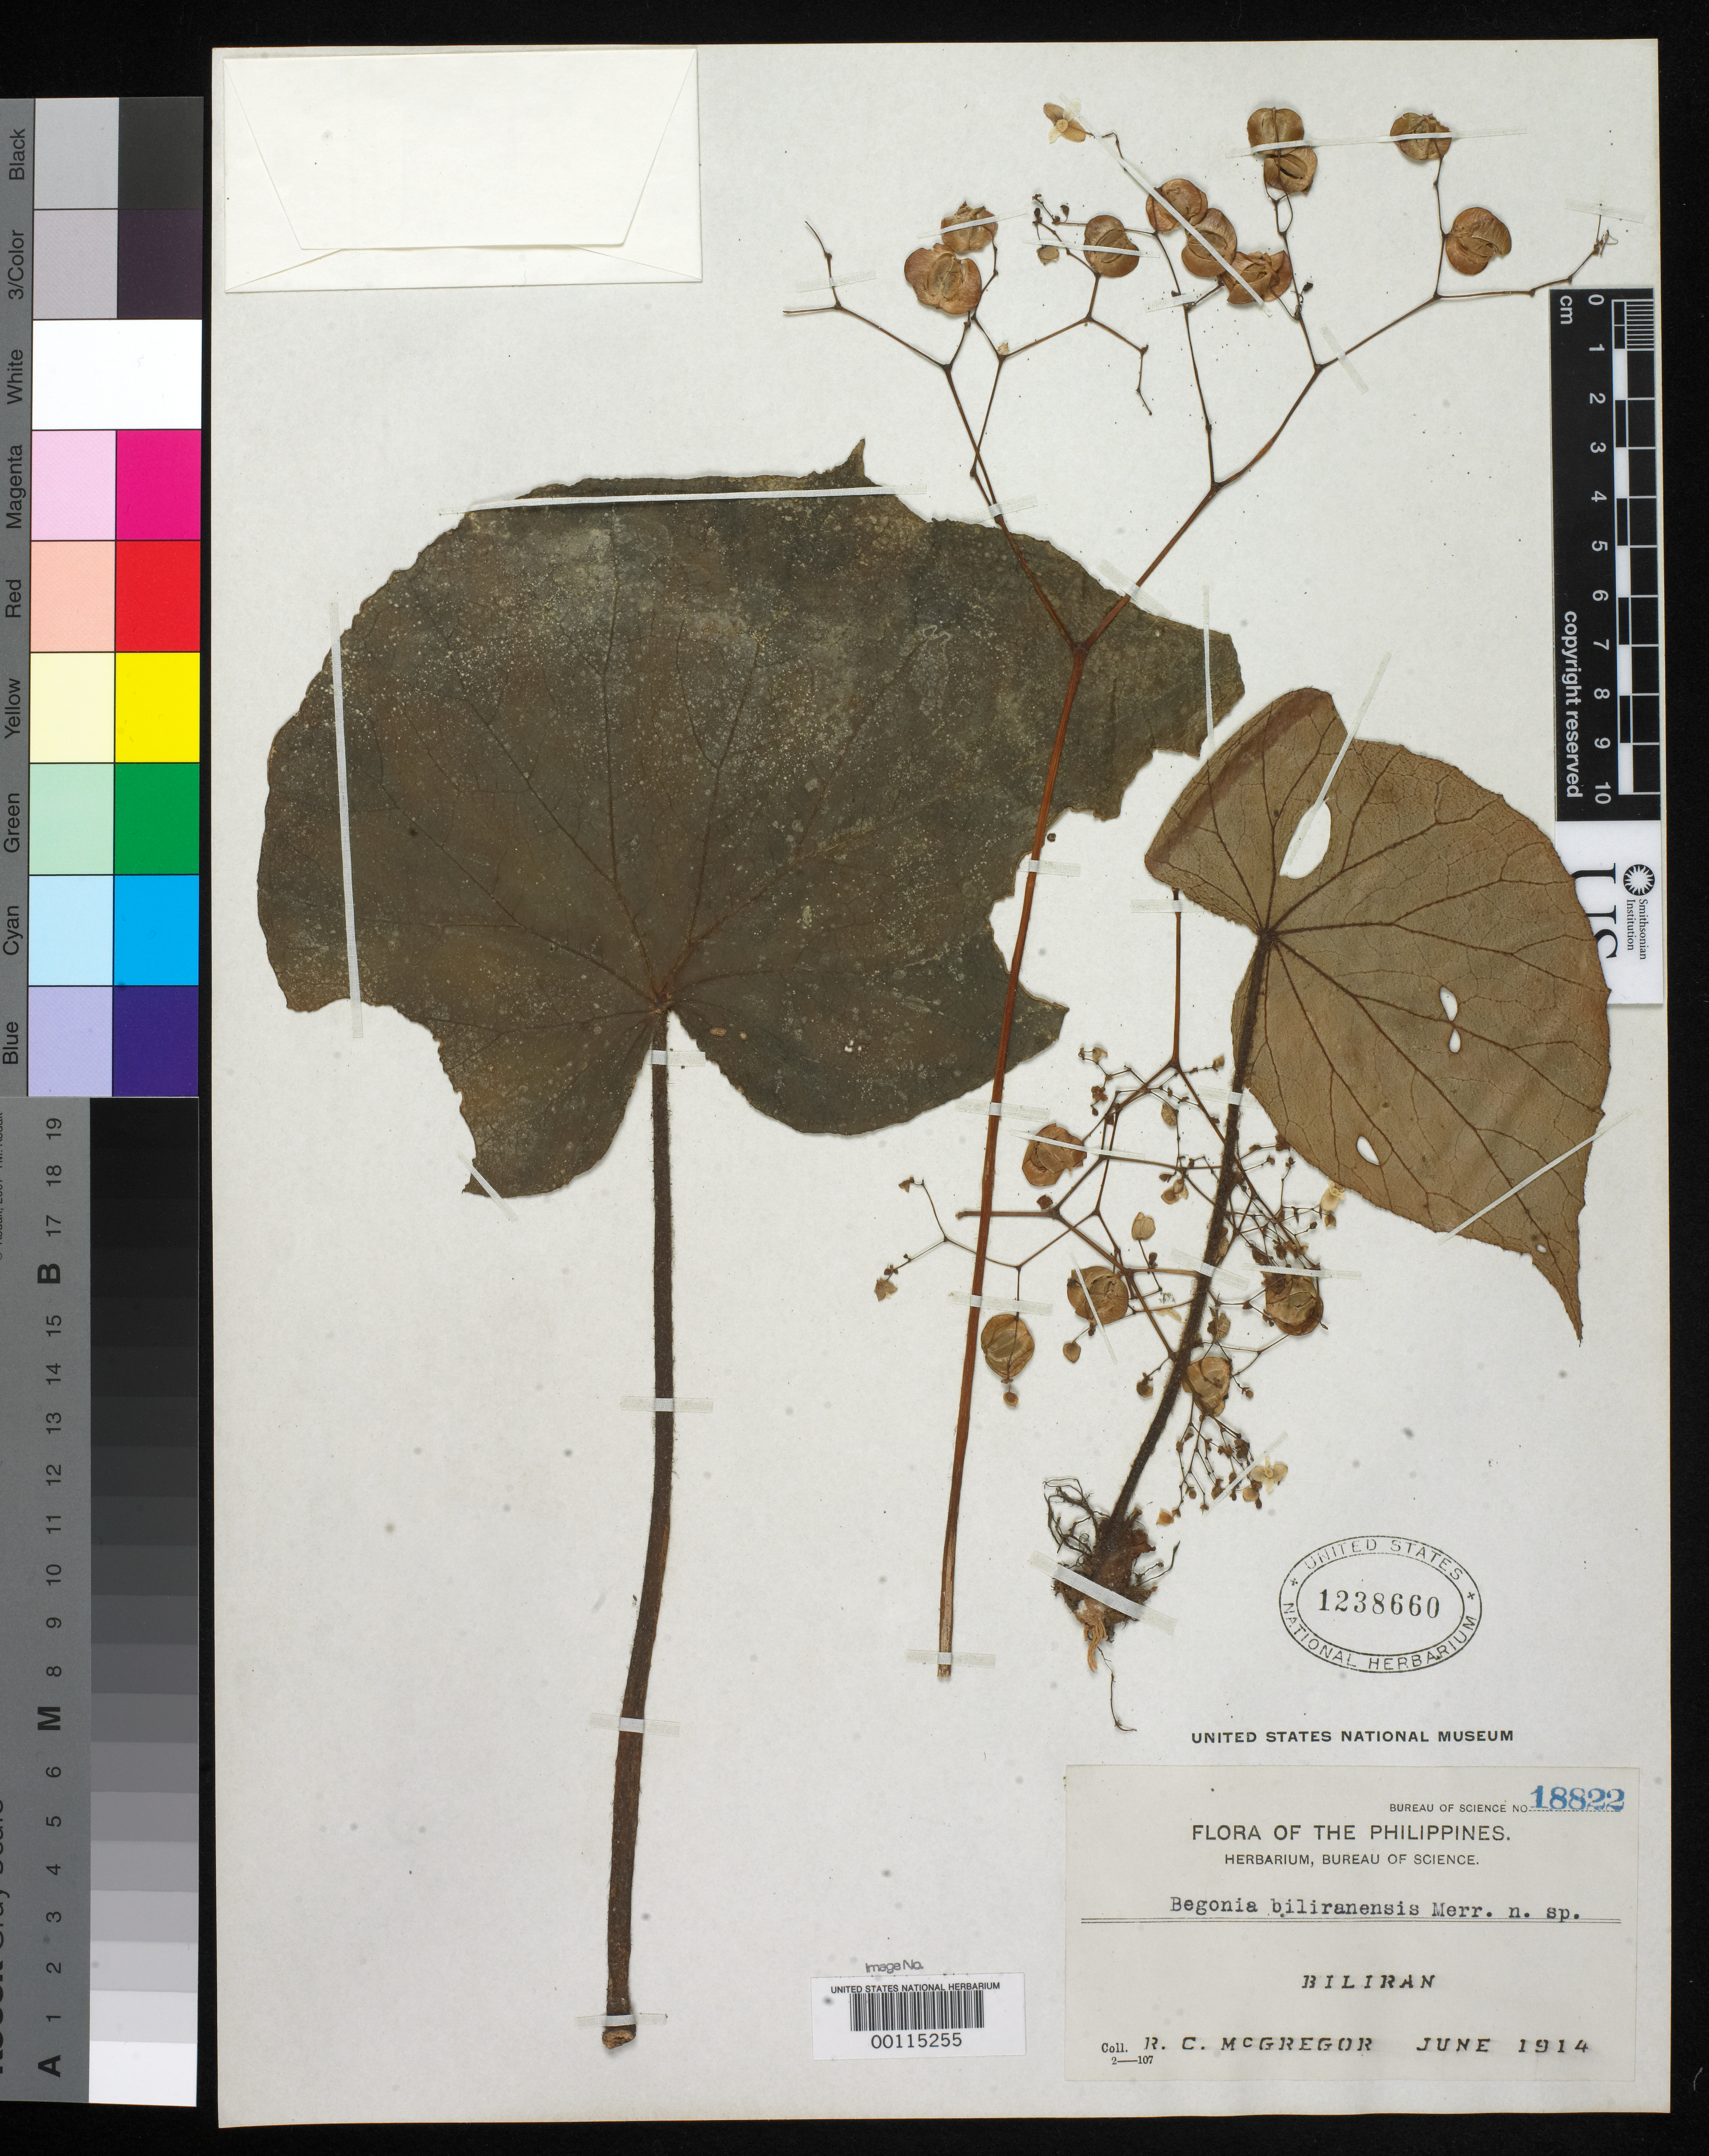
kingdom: Plantae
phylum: Tracheophyta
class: Magnoliopsida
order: Cucurbitales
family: Begoniaceae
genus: Begonia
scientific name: Begonia biliranensis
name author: Merr.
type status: Isotype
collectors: R. C. McGregor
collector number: Bur. Sci. 18822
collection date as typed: Jun 1914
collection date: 1914-06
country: Philippines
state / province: Eastern Visayas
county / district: Leyte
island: Biliran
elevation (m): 100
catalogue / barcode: US 1238660